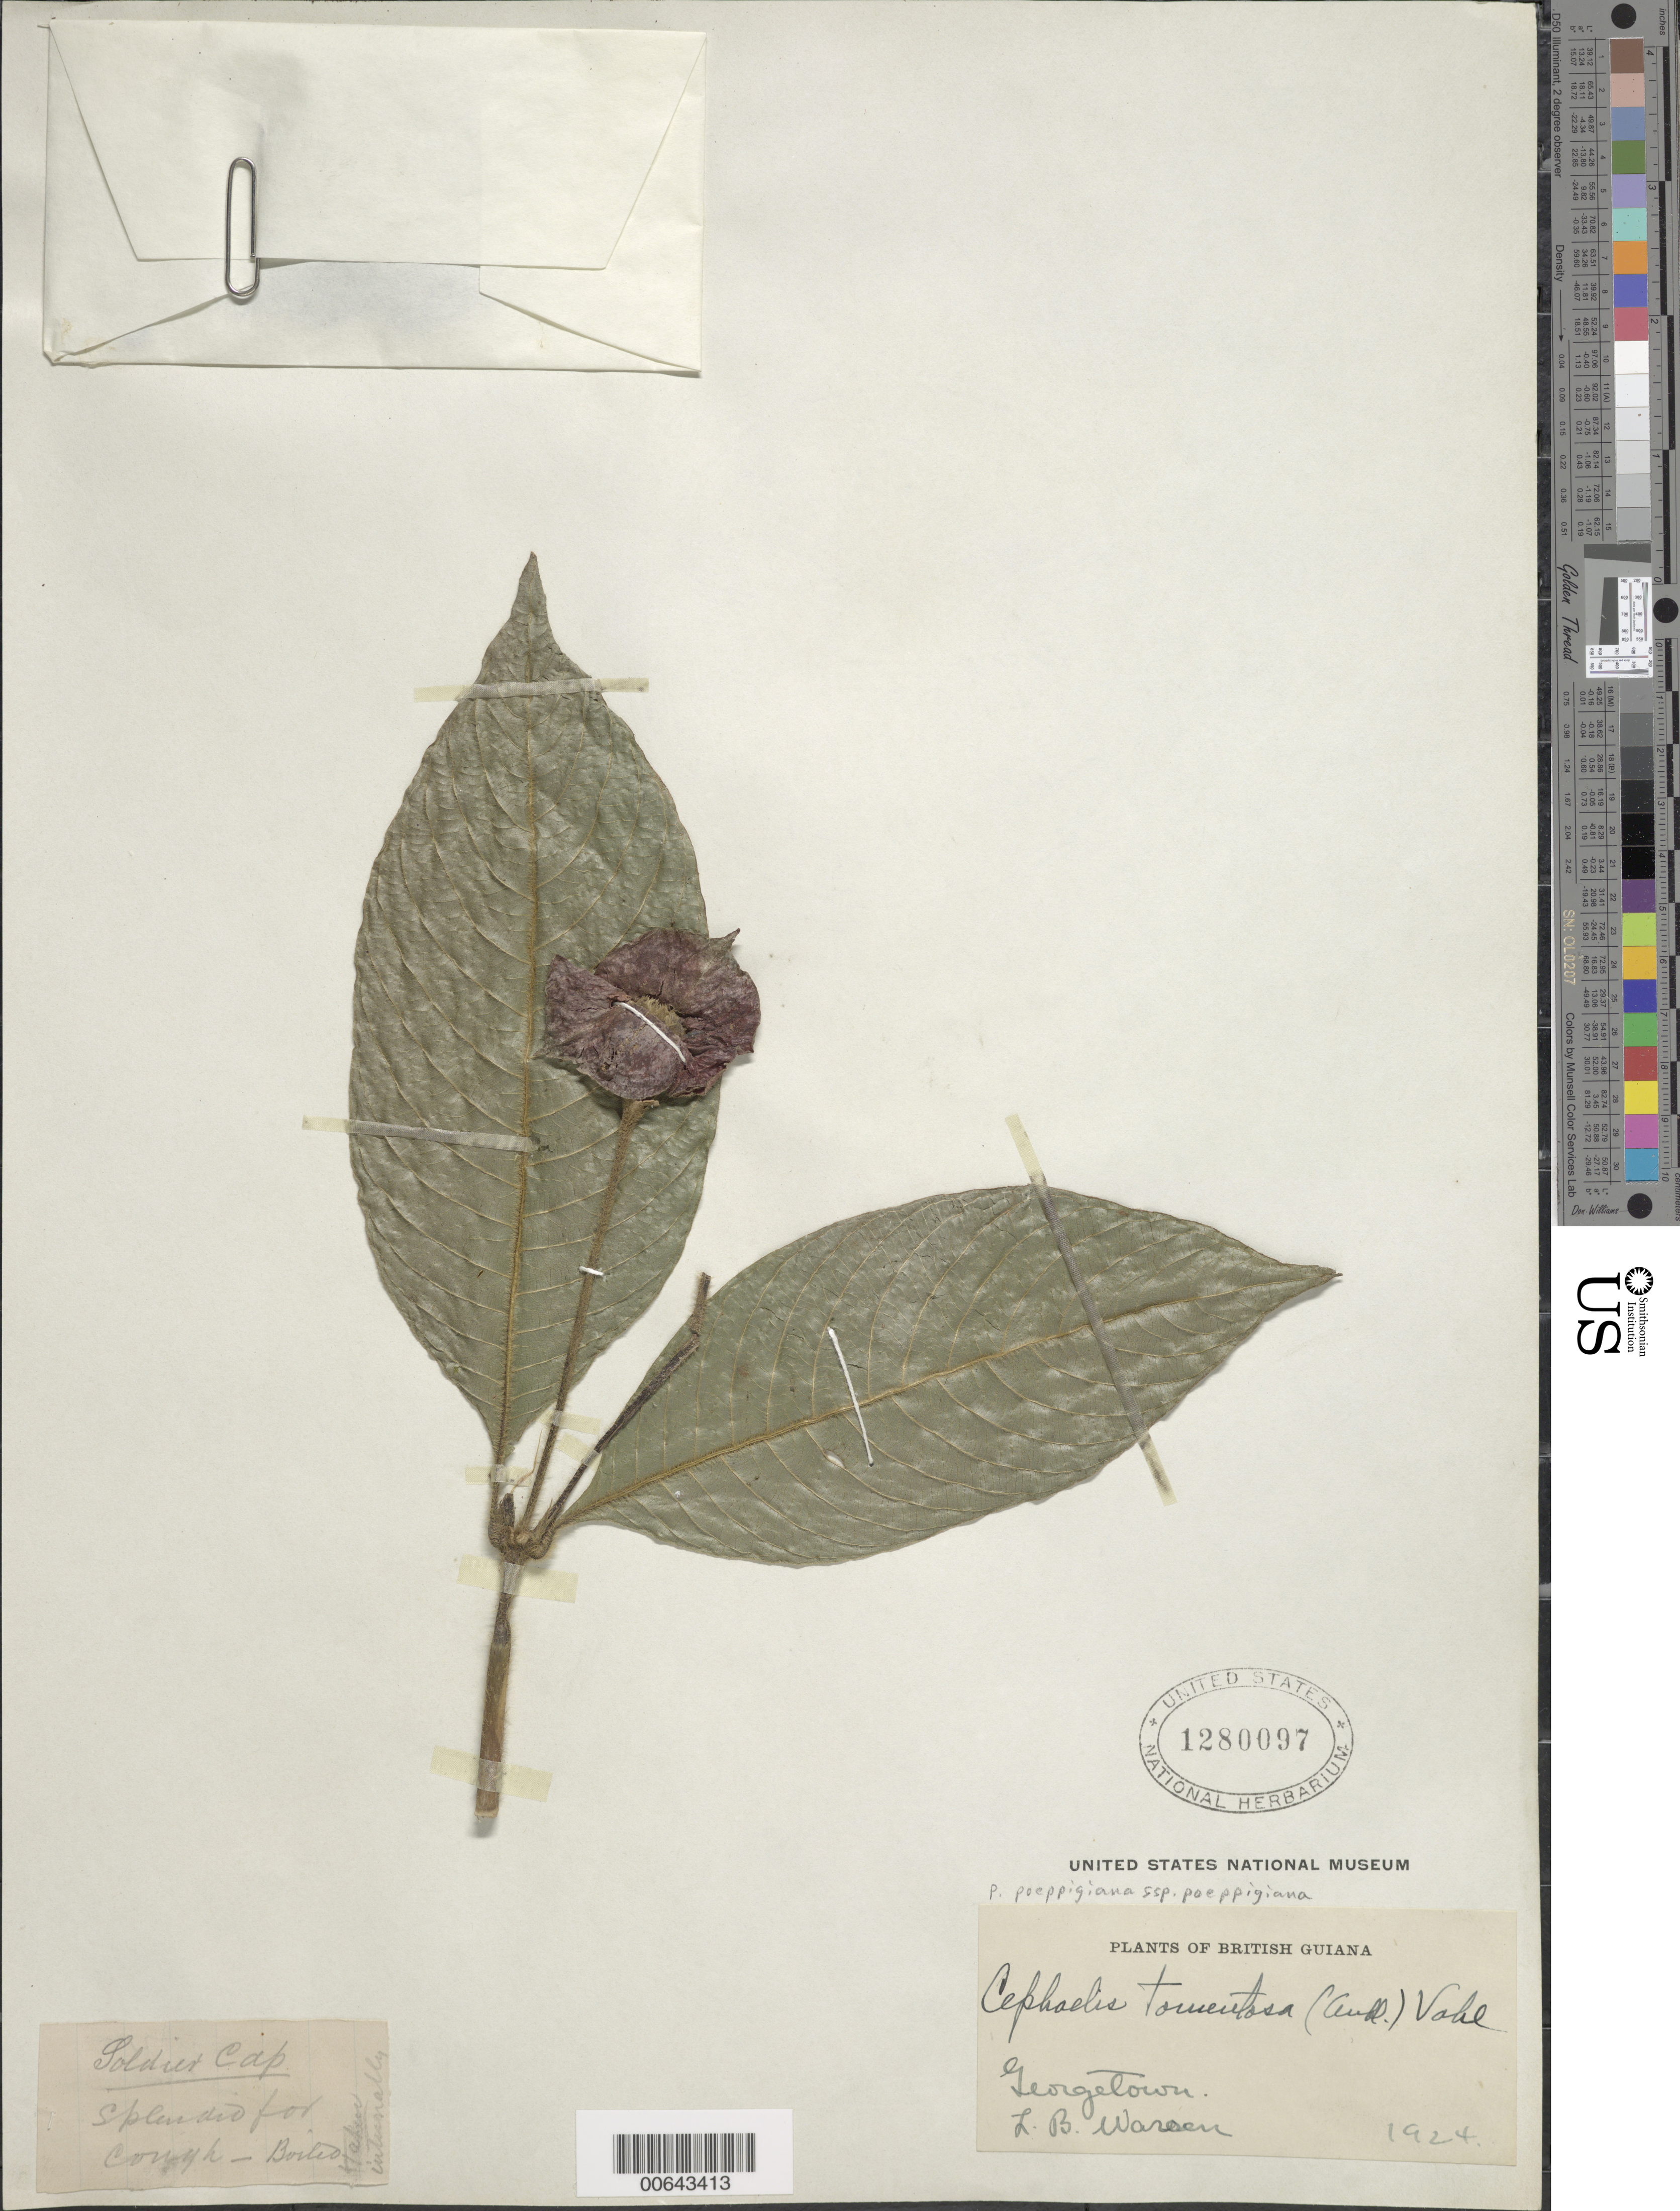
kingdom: Plantae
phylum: Tracheophyta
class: Magnoliopsida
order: Gentianales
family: Rubiaceae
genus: Palicourea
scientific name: Palicourea tomentosa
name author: (Aubl.) Borhidi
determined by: Kirkbride, J. H., Jr.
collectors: L. Warren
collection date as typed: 1924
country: Guyana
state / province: Demerara-Mahaica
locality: Georgetown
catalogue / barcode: US 1280097